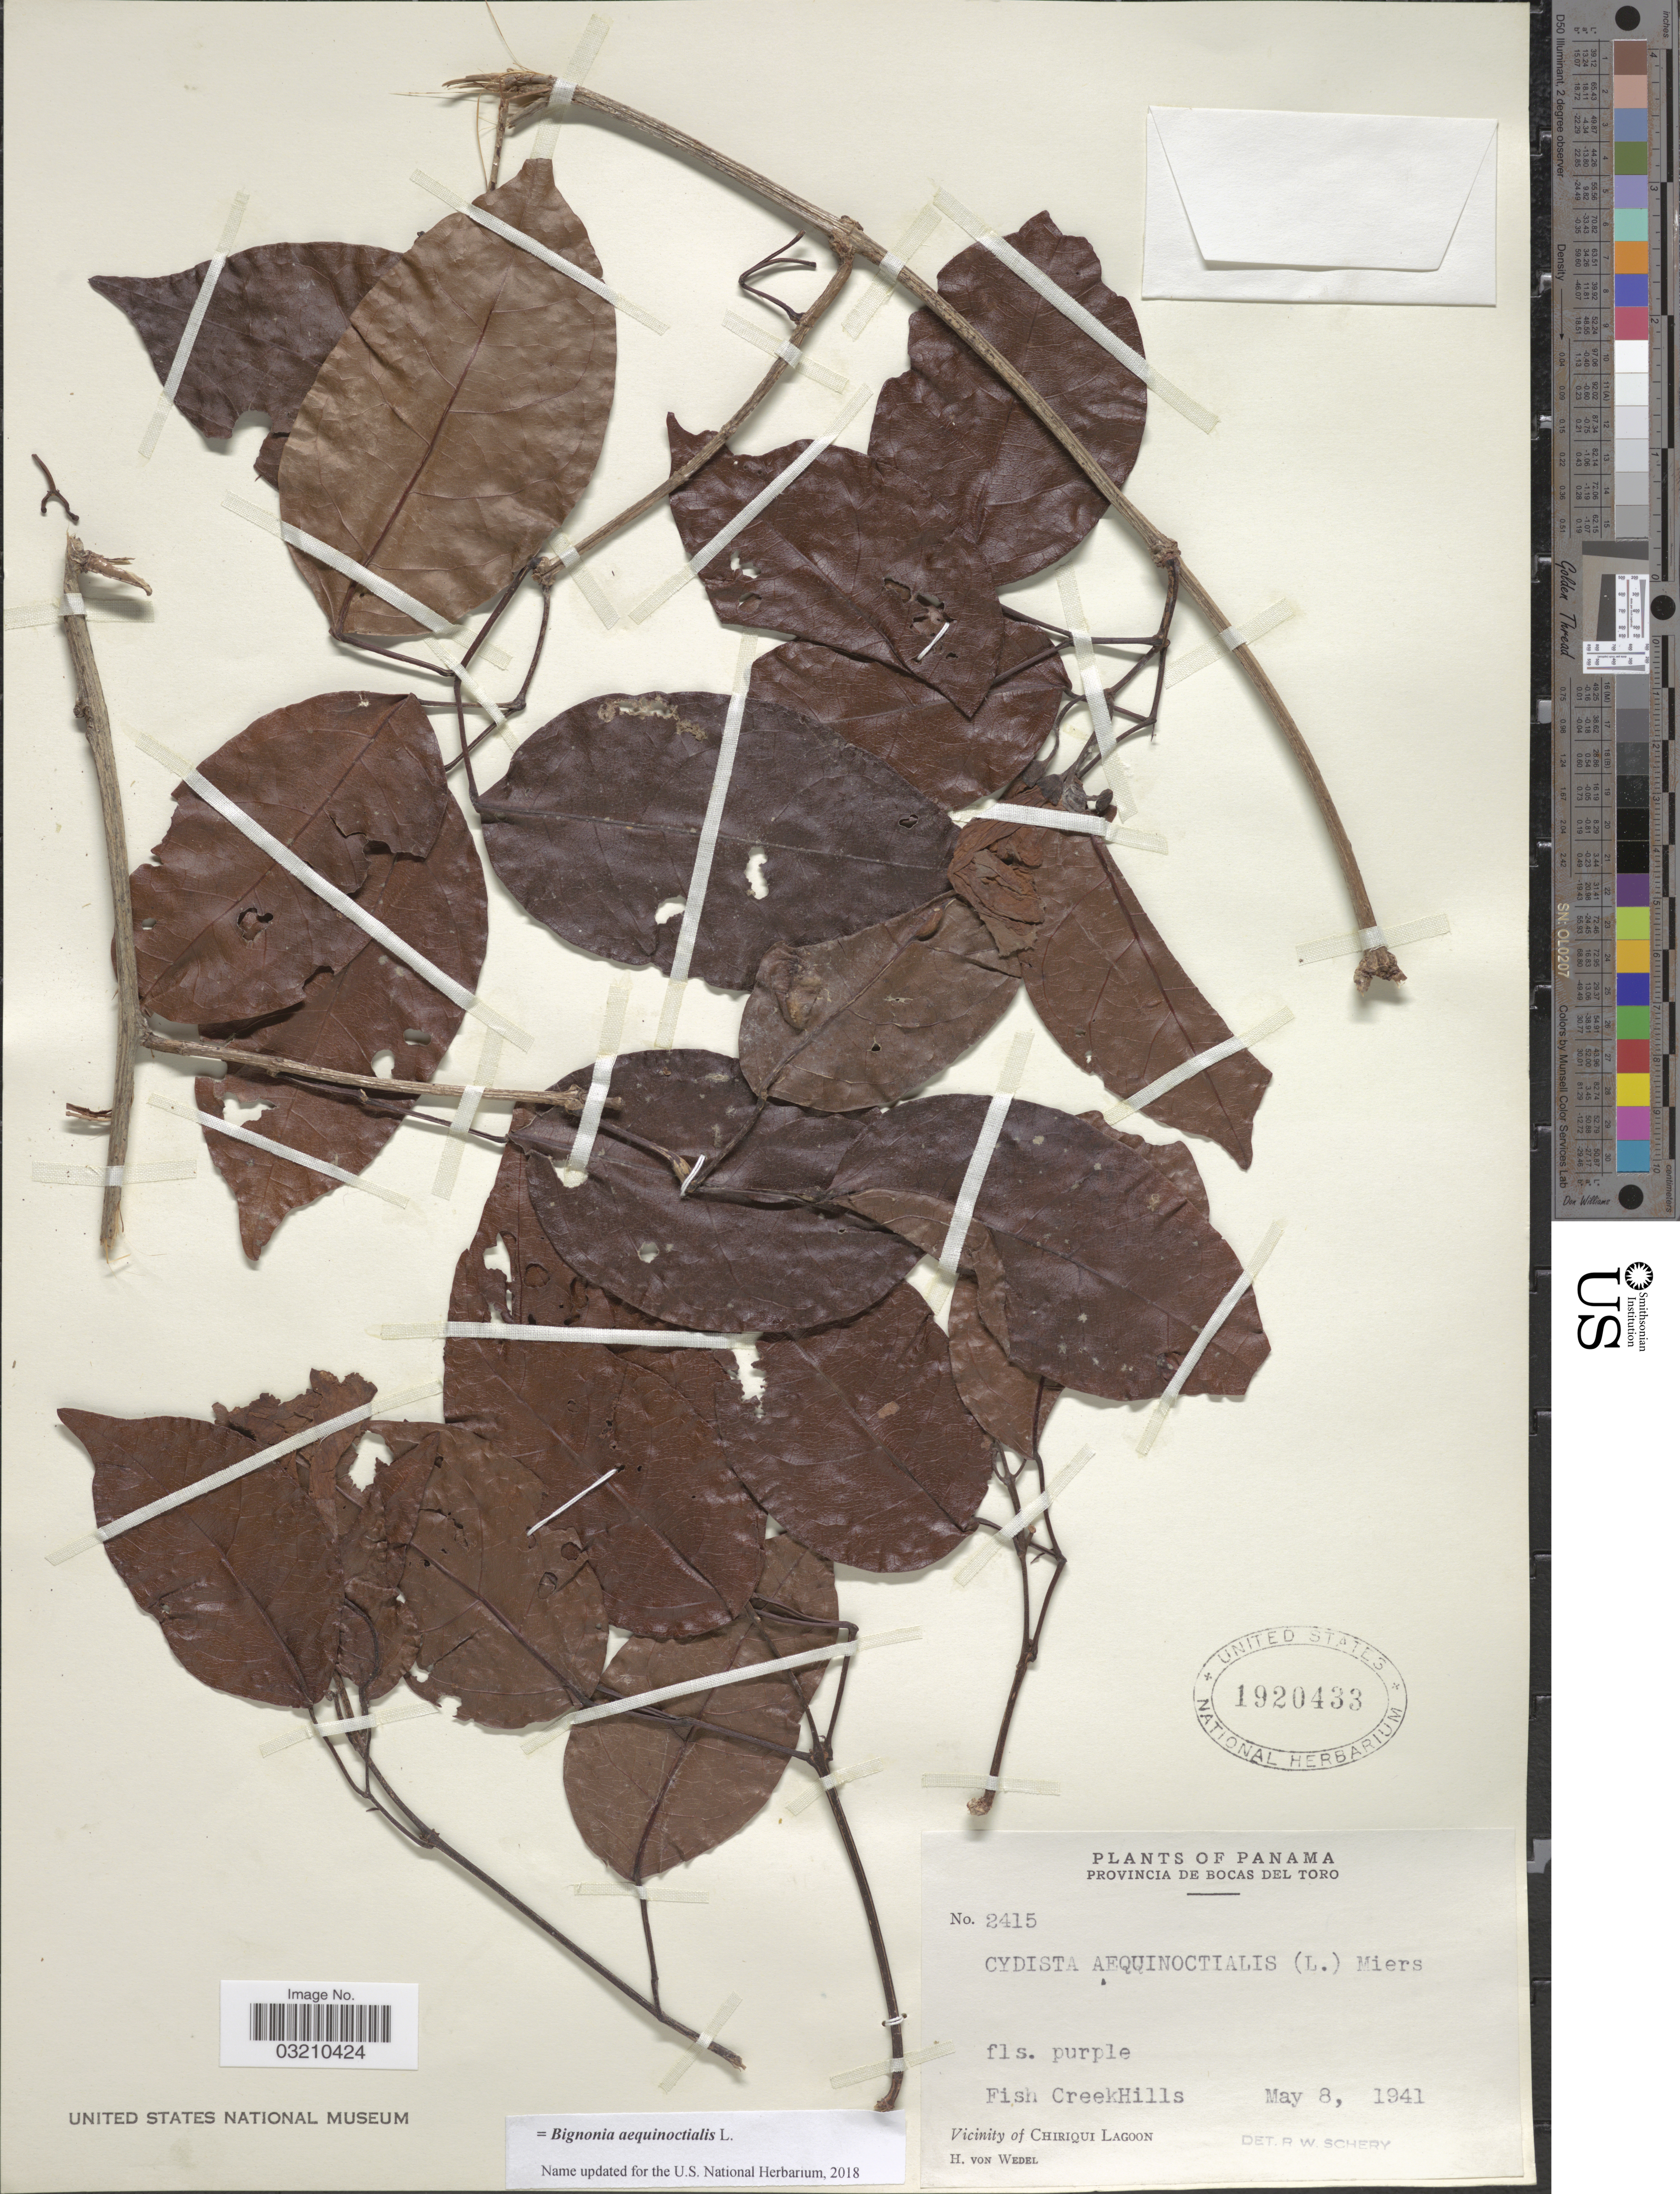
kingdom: Plantae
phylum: Tracheophyta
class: Magnoliopsida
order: Lamiales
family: Bignoniaceae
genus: Bignonia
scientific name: Bignonia aequinoctialis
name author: L.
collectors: H. von Wedel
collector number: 2415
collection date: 1941-05-08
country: Panama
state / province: Bocas del Toro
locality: Fish CreekHills. Vicinity of Chriqui Lagoon.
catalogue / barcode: US 1920433